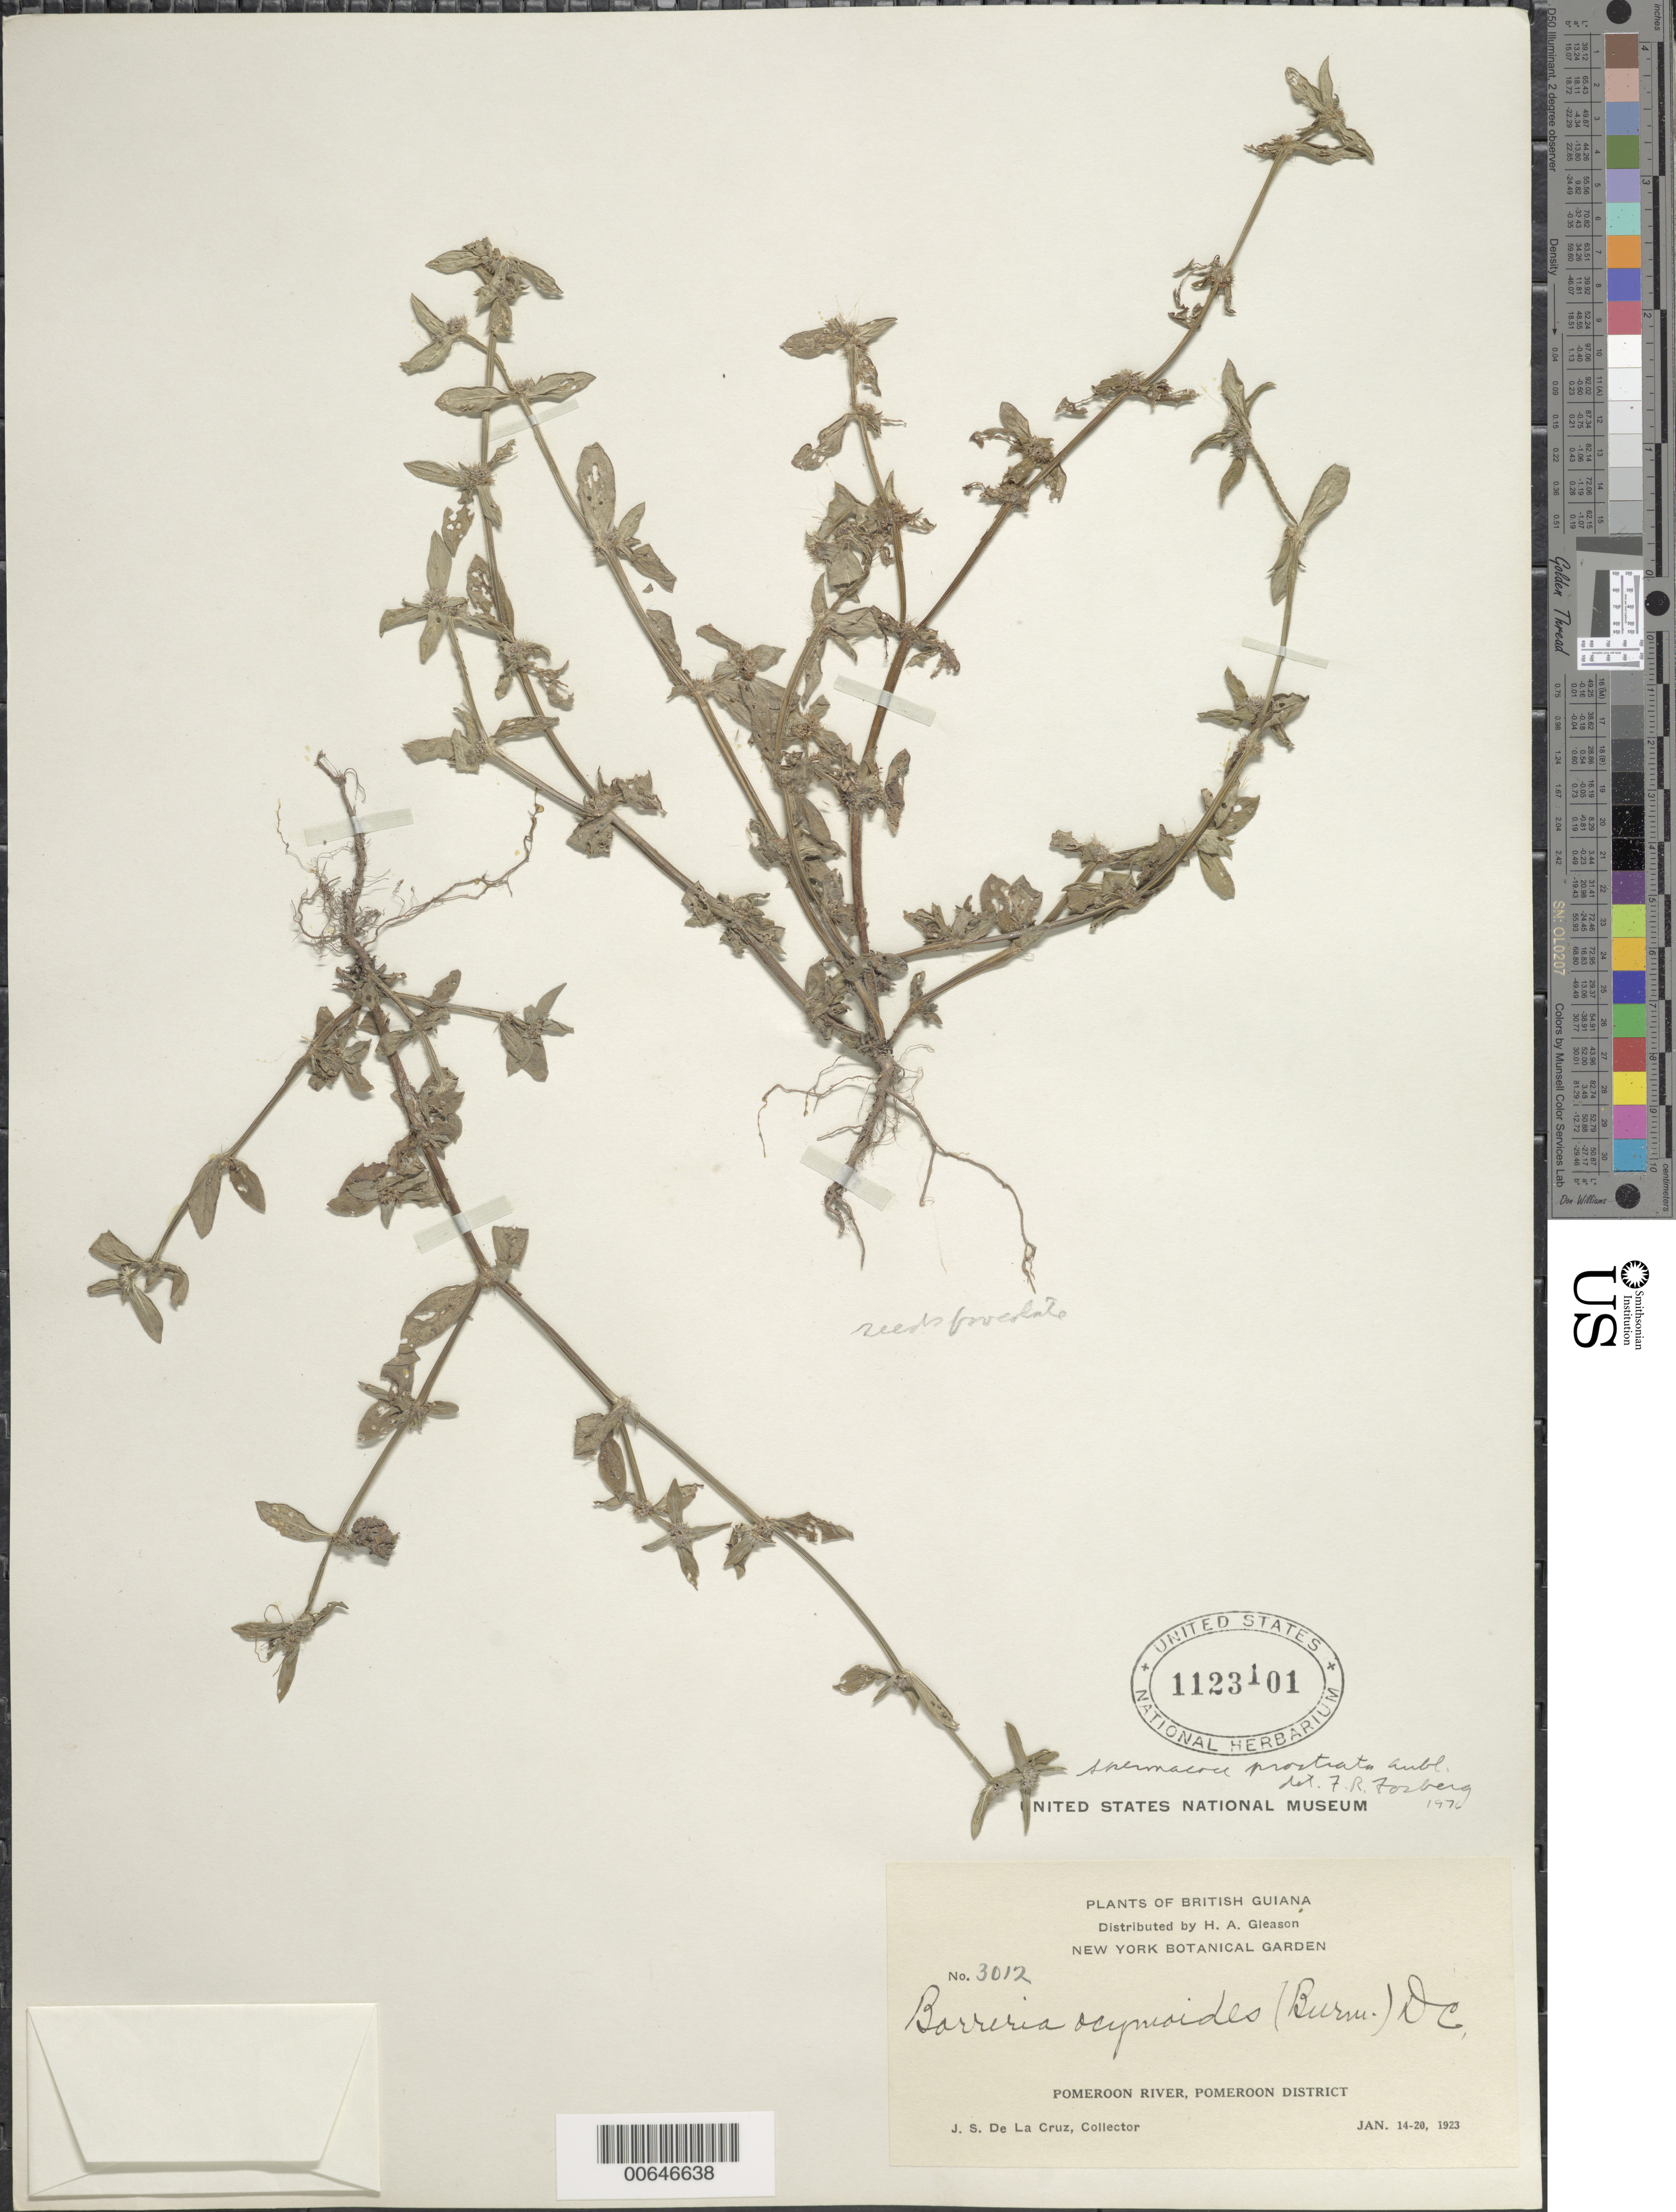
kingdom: Plantae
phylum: Tracheophyta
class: Magnoliopsida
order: Gentianales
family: Rubiaceae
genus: Borreria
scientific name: Borreria prostrata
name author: (Aubl.) Miq.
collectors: J. S. de la Cruz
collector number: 3012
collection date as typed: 14-Jan-23 to 20-Jan-23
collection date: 1923-01-14/1923-01-20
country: Guyana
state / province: Pomeroon-Supenaam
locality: Pomeroon R.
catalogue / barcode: US 1123101